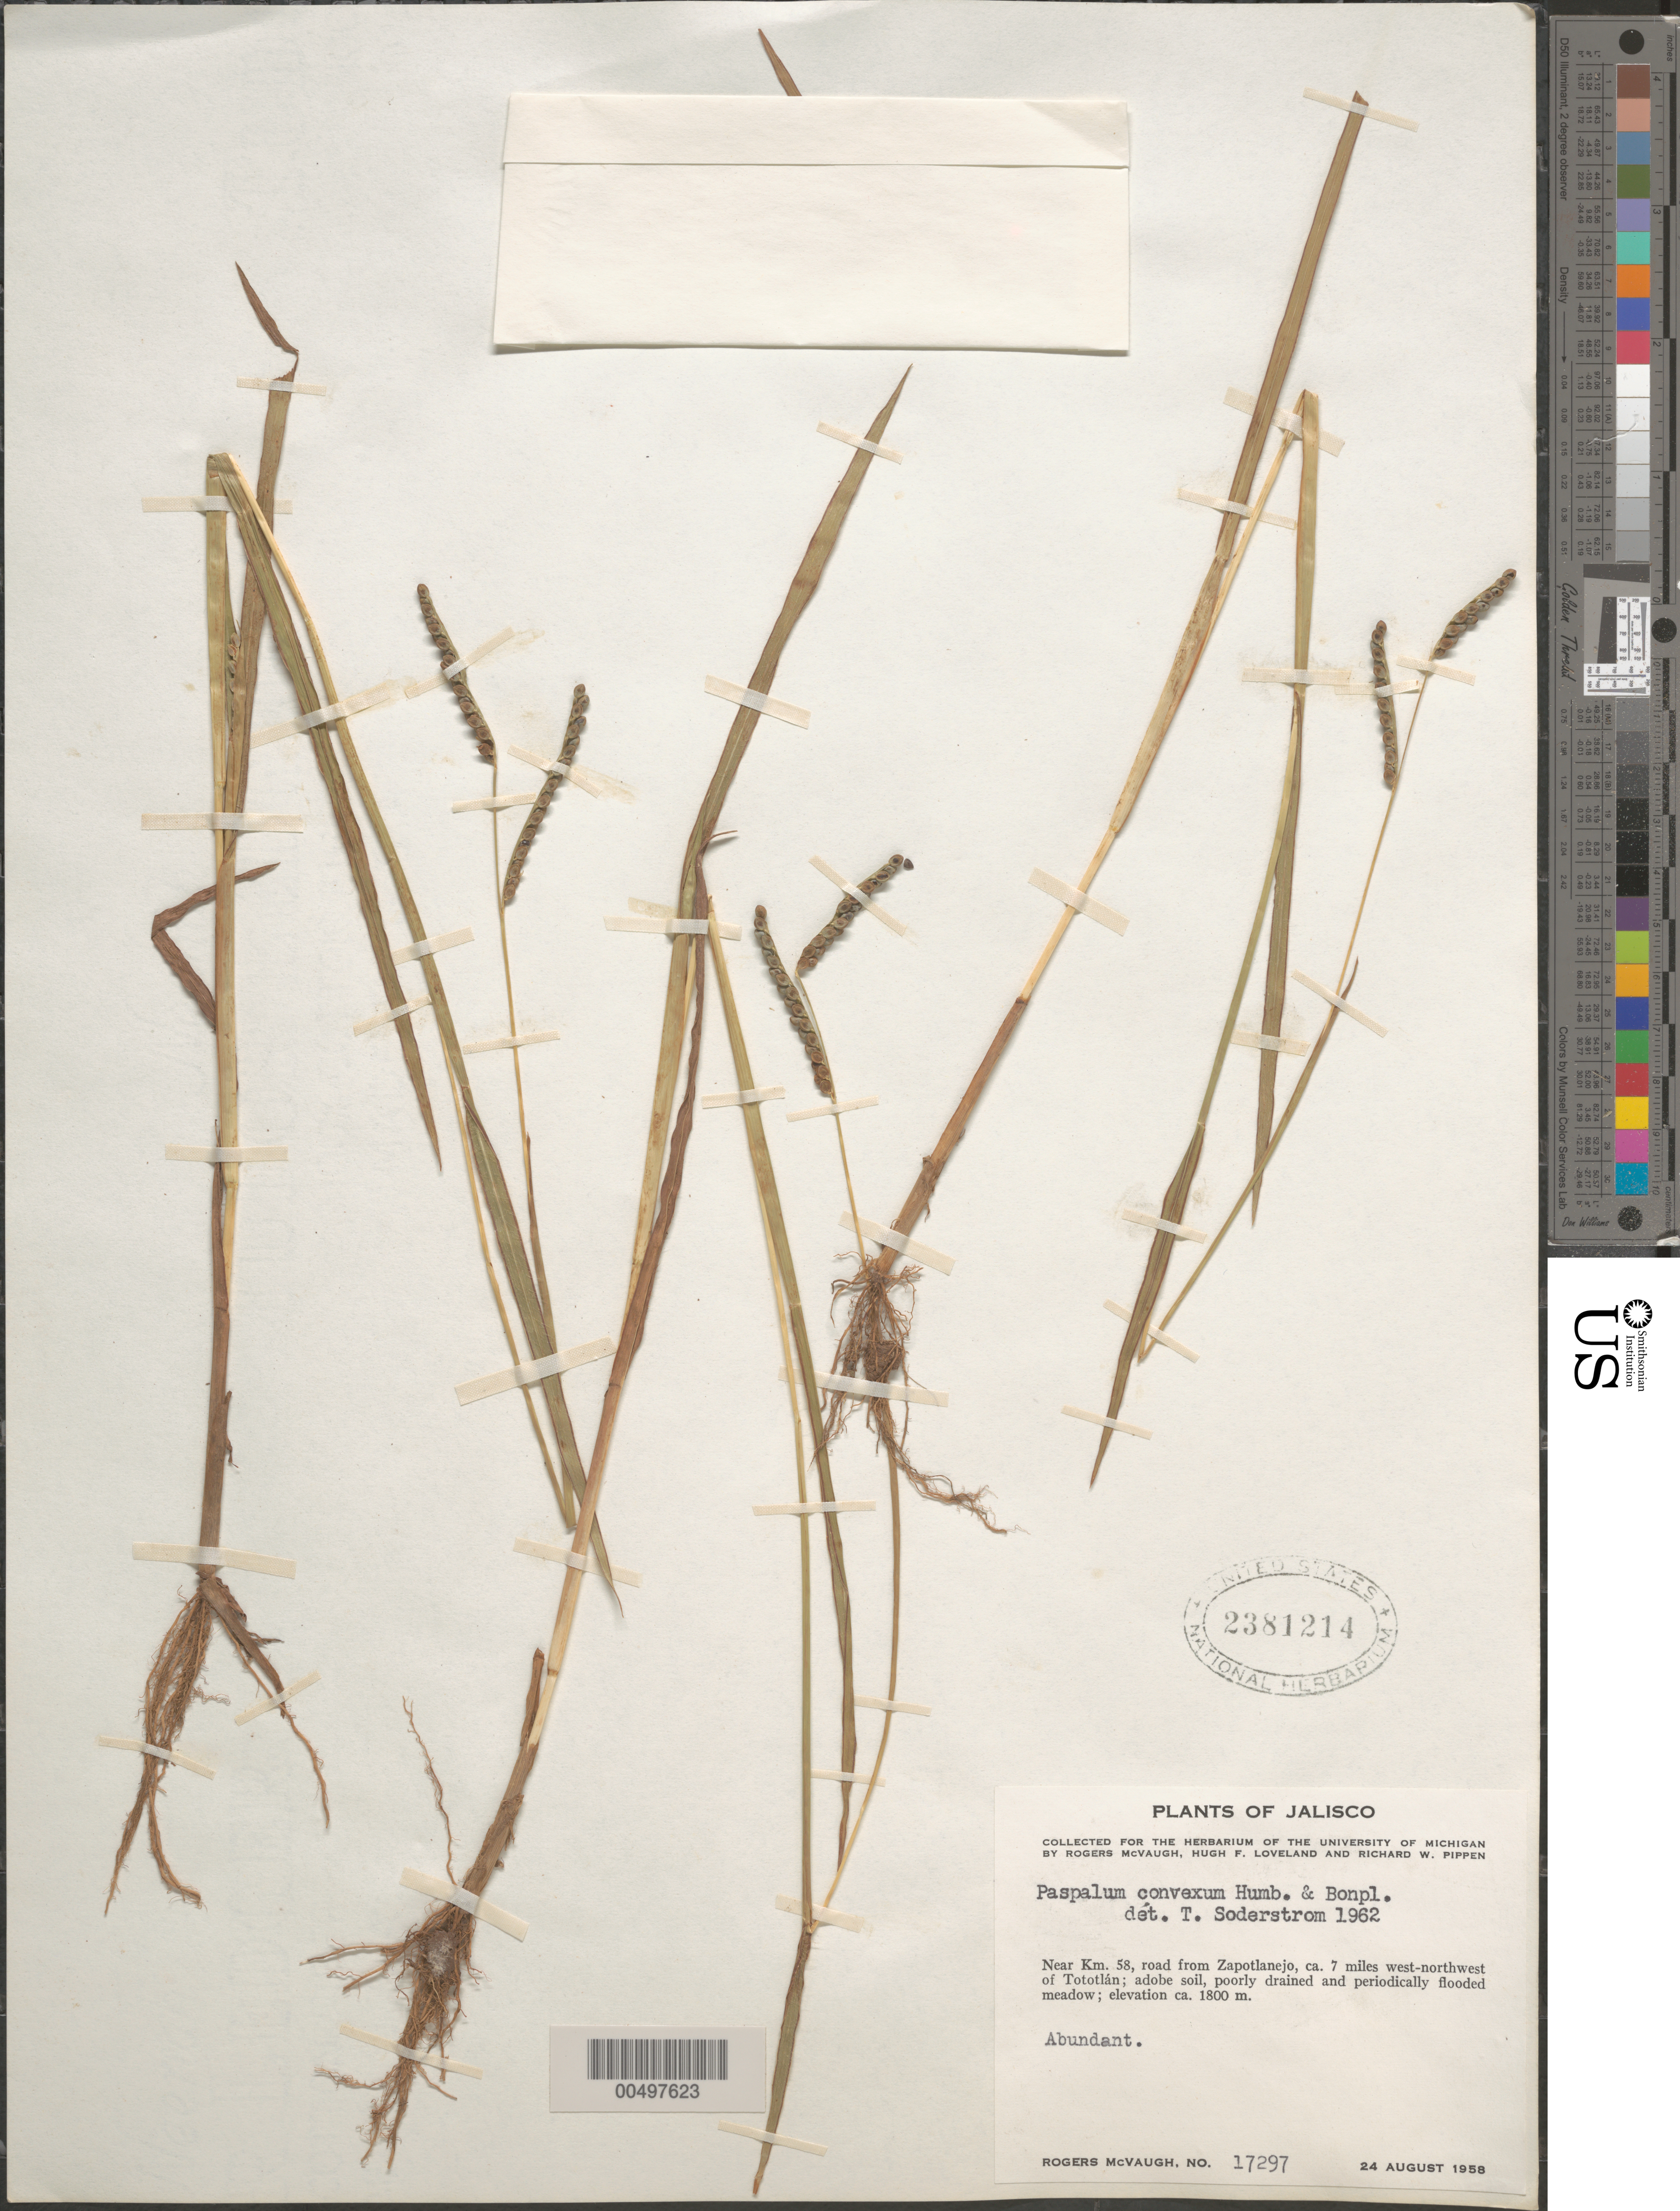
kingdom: Plantae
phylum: Tracheophyta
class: Liliopsida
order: Poales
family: Poaceae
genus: Paspalum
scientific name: Paspalum convexum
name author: Humb. & Bonpl. ex Flüggé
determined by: Soderstrom, T. R.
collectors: R. McVaugh, H. Loveland & R. W. Pippen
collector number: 17297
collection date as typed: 24 Aug 1958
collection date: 1958-08-24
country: Mexico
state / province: Jalisco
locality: Near Km 58, rd from Zapotlanejo, ca. 7 mi WNW of Tototlán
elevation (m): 1800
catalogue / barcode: US 2381214